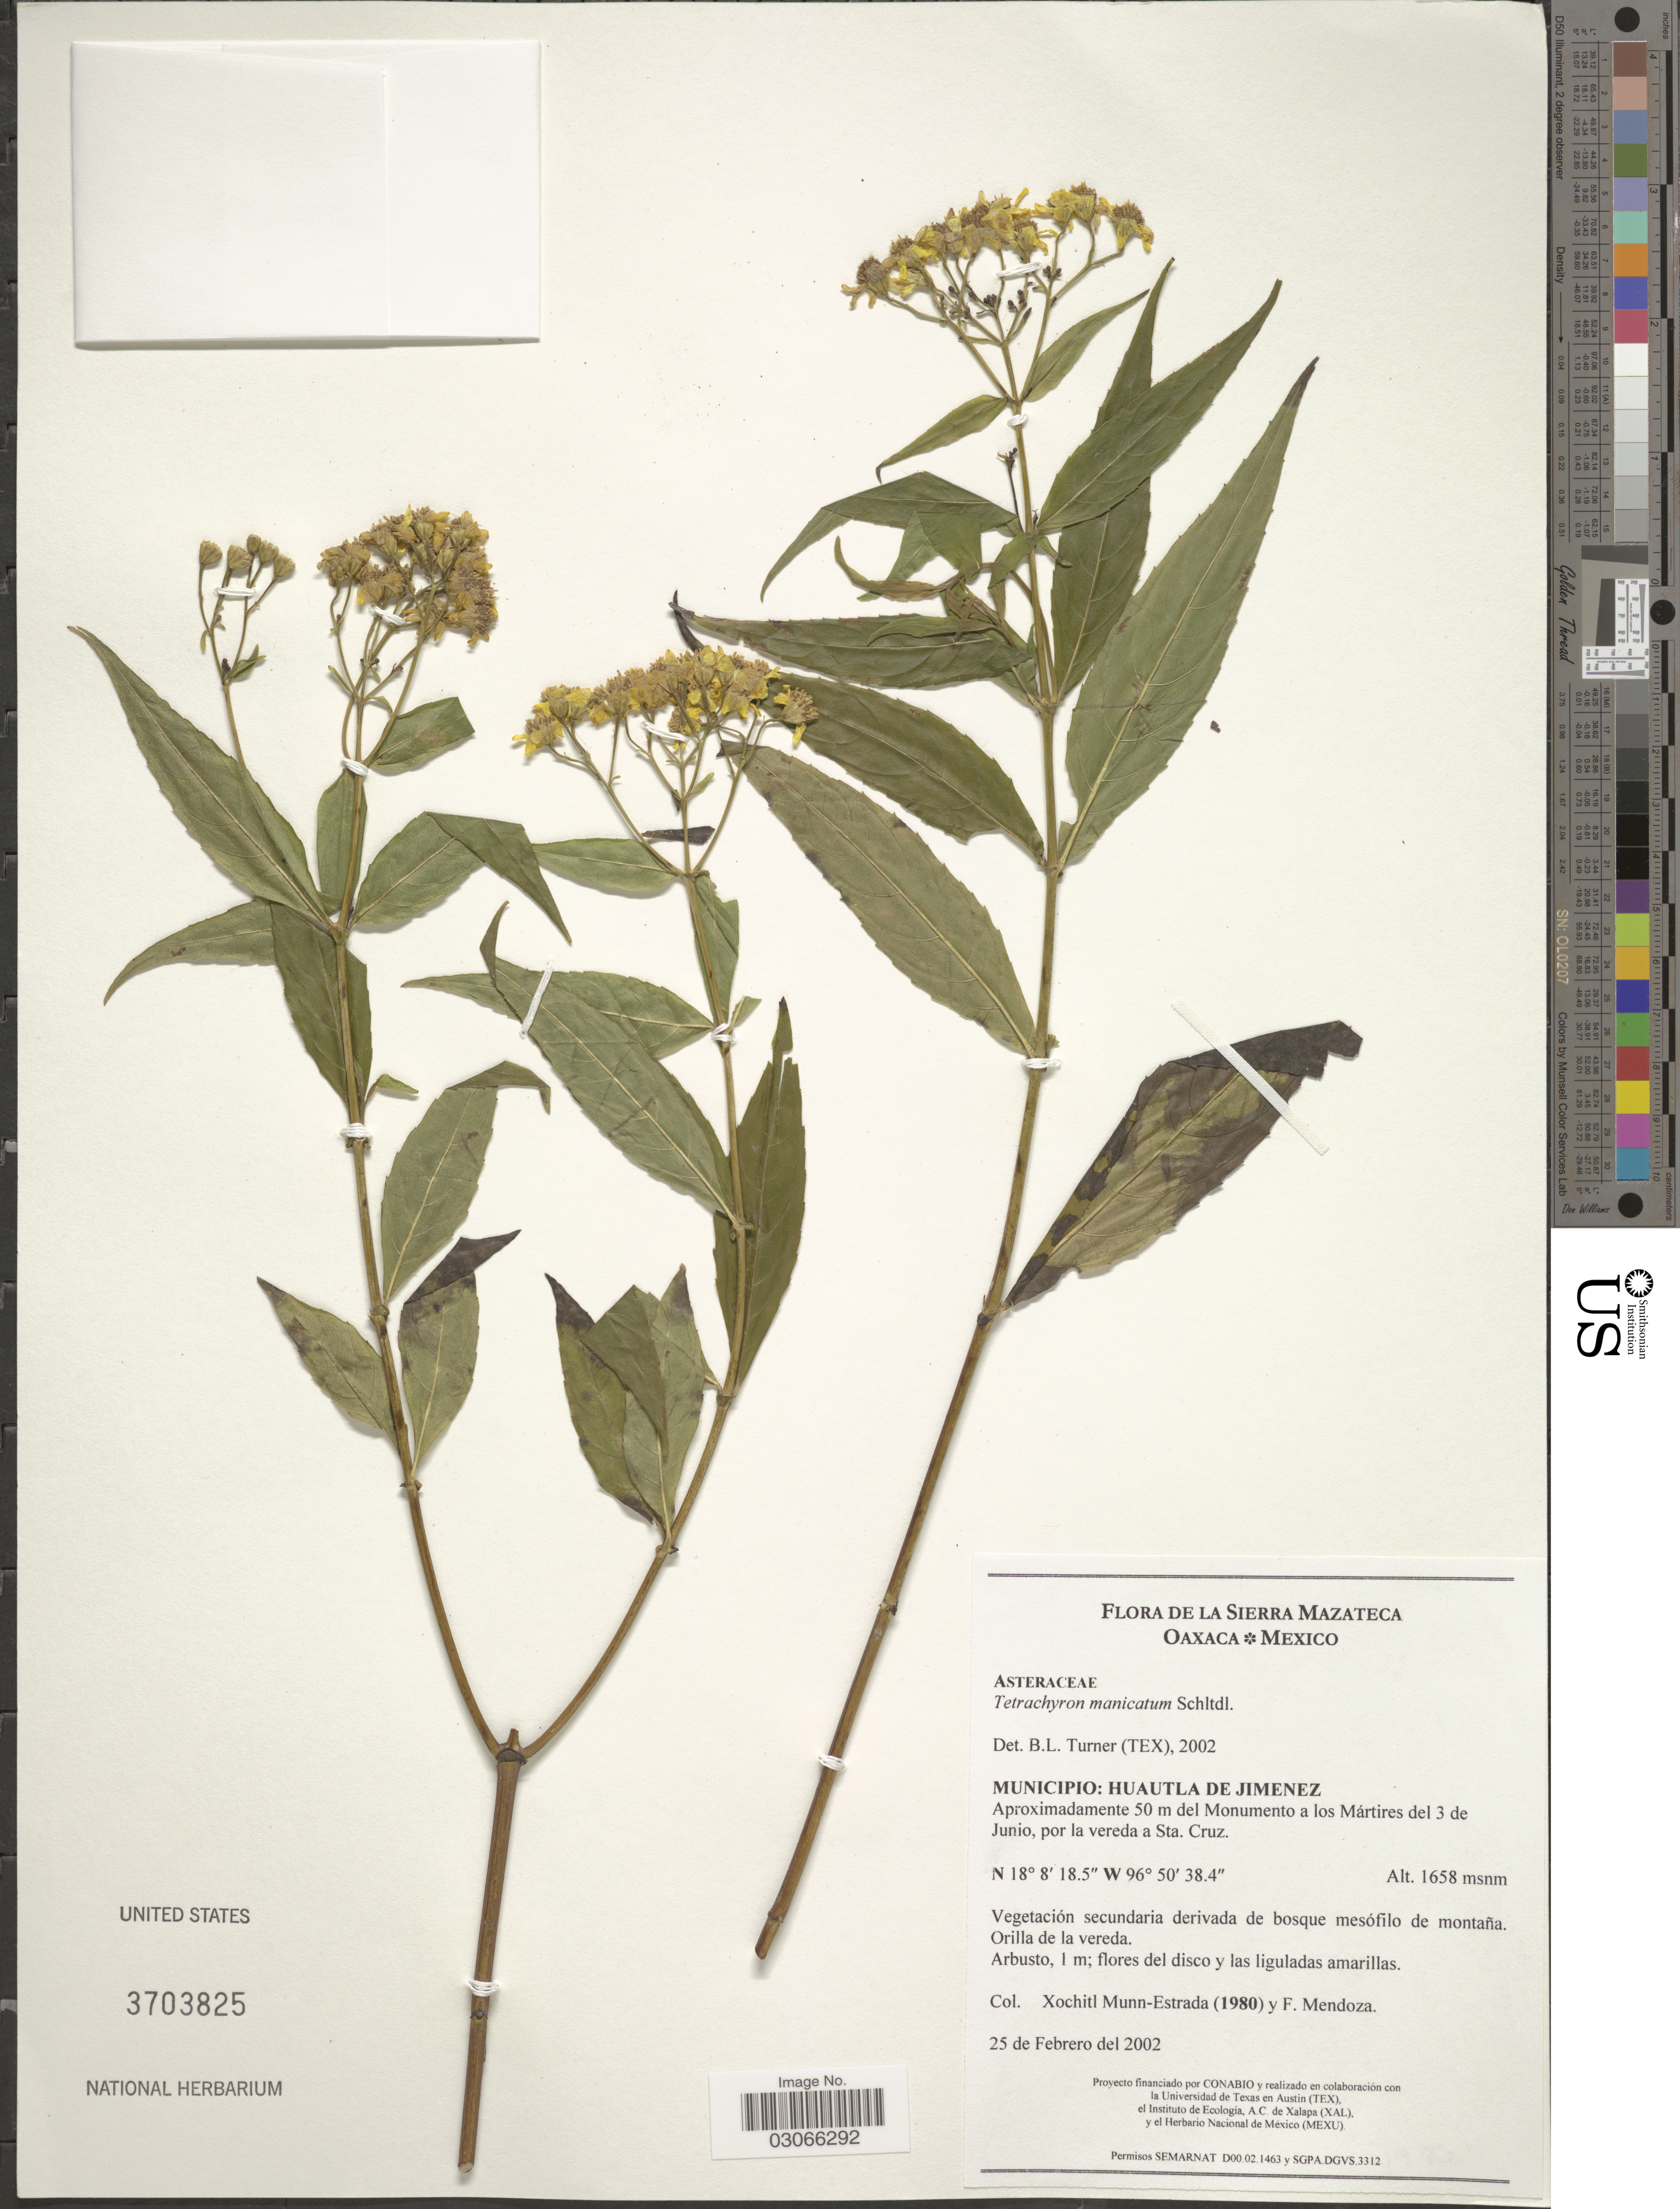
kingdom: Plantae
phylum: Tracheophyta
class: Magnoliopsida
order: Asterales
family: Asteraceae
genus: Tetrachyron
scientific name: Tetrachyron manicatum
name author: Schltdl.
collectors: X. Munn-Estrada & F. Mendoza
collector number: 1980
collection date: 2002-02-25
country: Mexico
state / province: Oaxaca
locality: La Sierra Mazateca. Municipio: Huautla de Jimenez. Aproximadamente 50 m del Monumento a los Mártires del 3 de Junio, por la vereda a Sta. Cruz.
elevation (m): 1658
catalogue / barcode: US 3703825